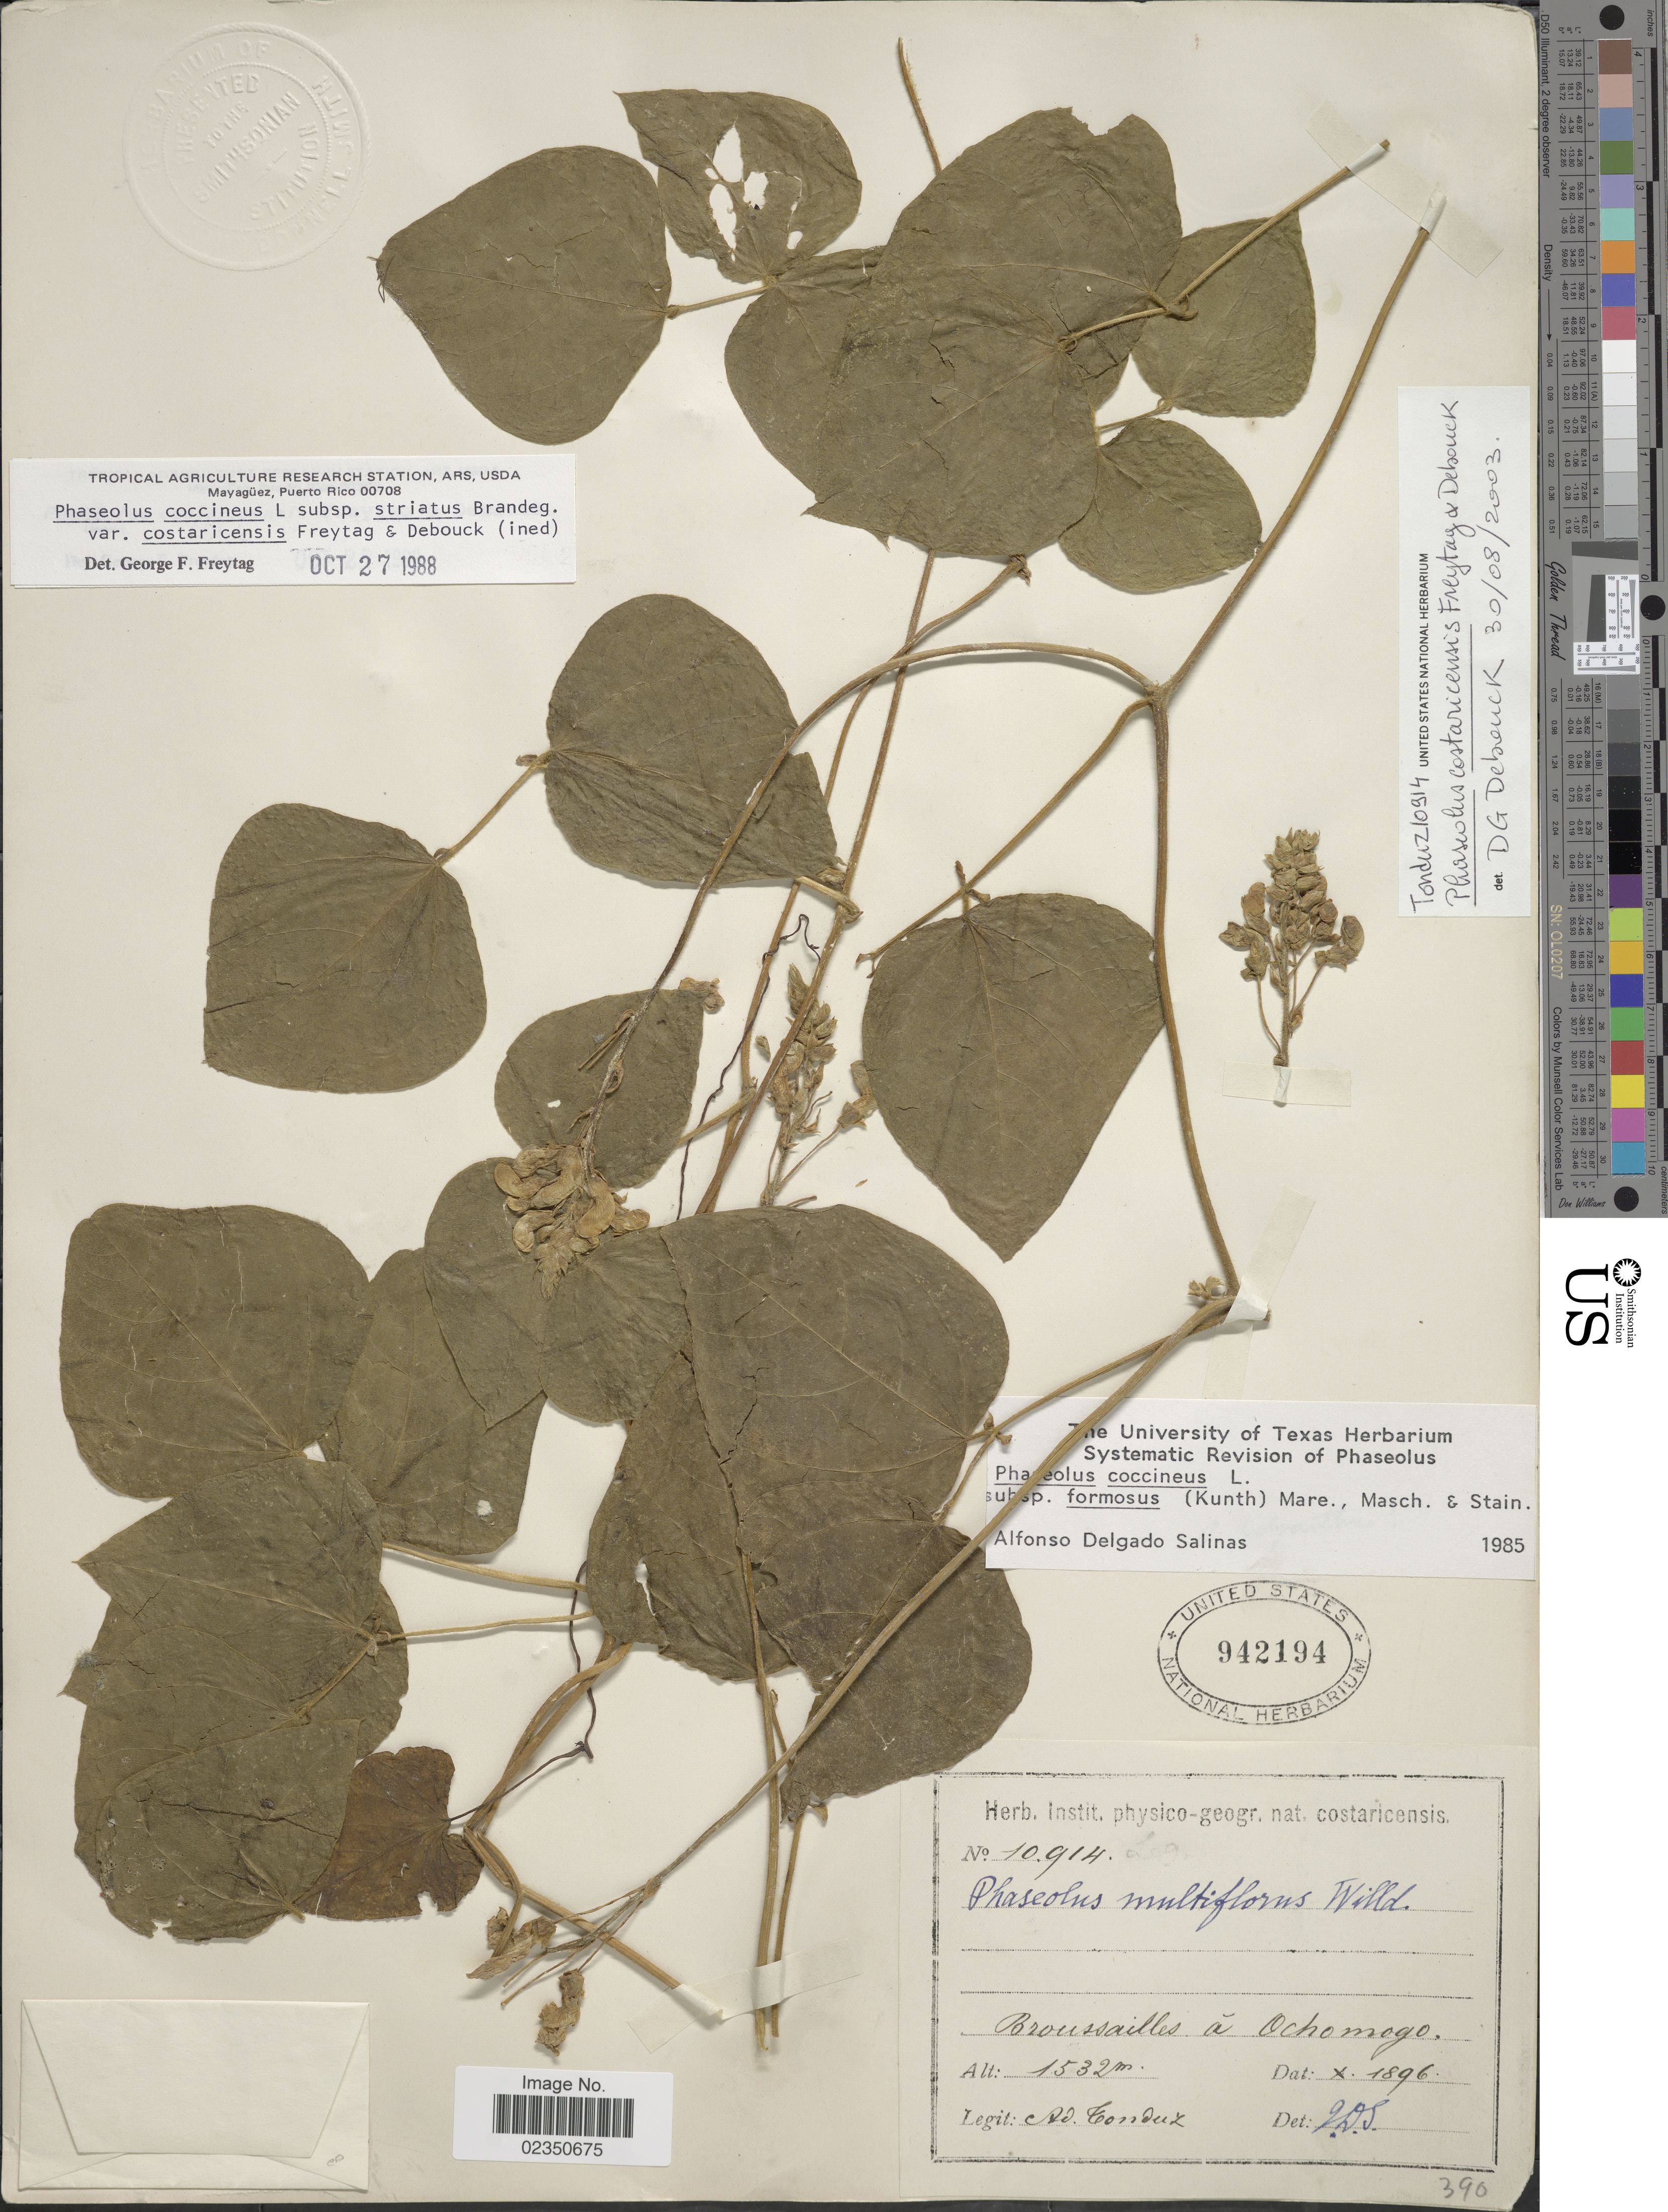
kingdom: Plantae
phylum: Tracheophyta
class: Magnoliopsida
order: Fabales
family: Fabaceae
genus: Phaseolus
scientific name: Phaseolus costaricensis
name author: Freytag & Debouck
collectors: A. Tonduz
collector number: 10914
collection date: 1896-10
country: Costa Rica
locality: Broussailles a Ochomogo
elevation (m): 1532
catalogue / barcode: US 942194